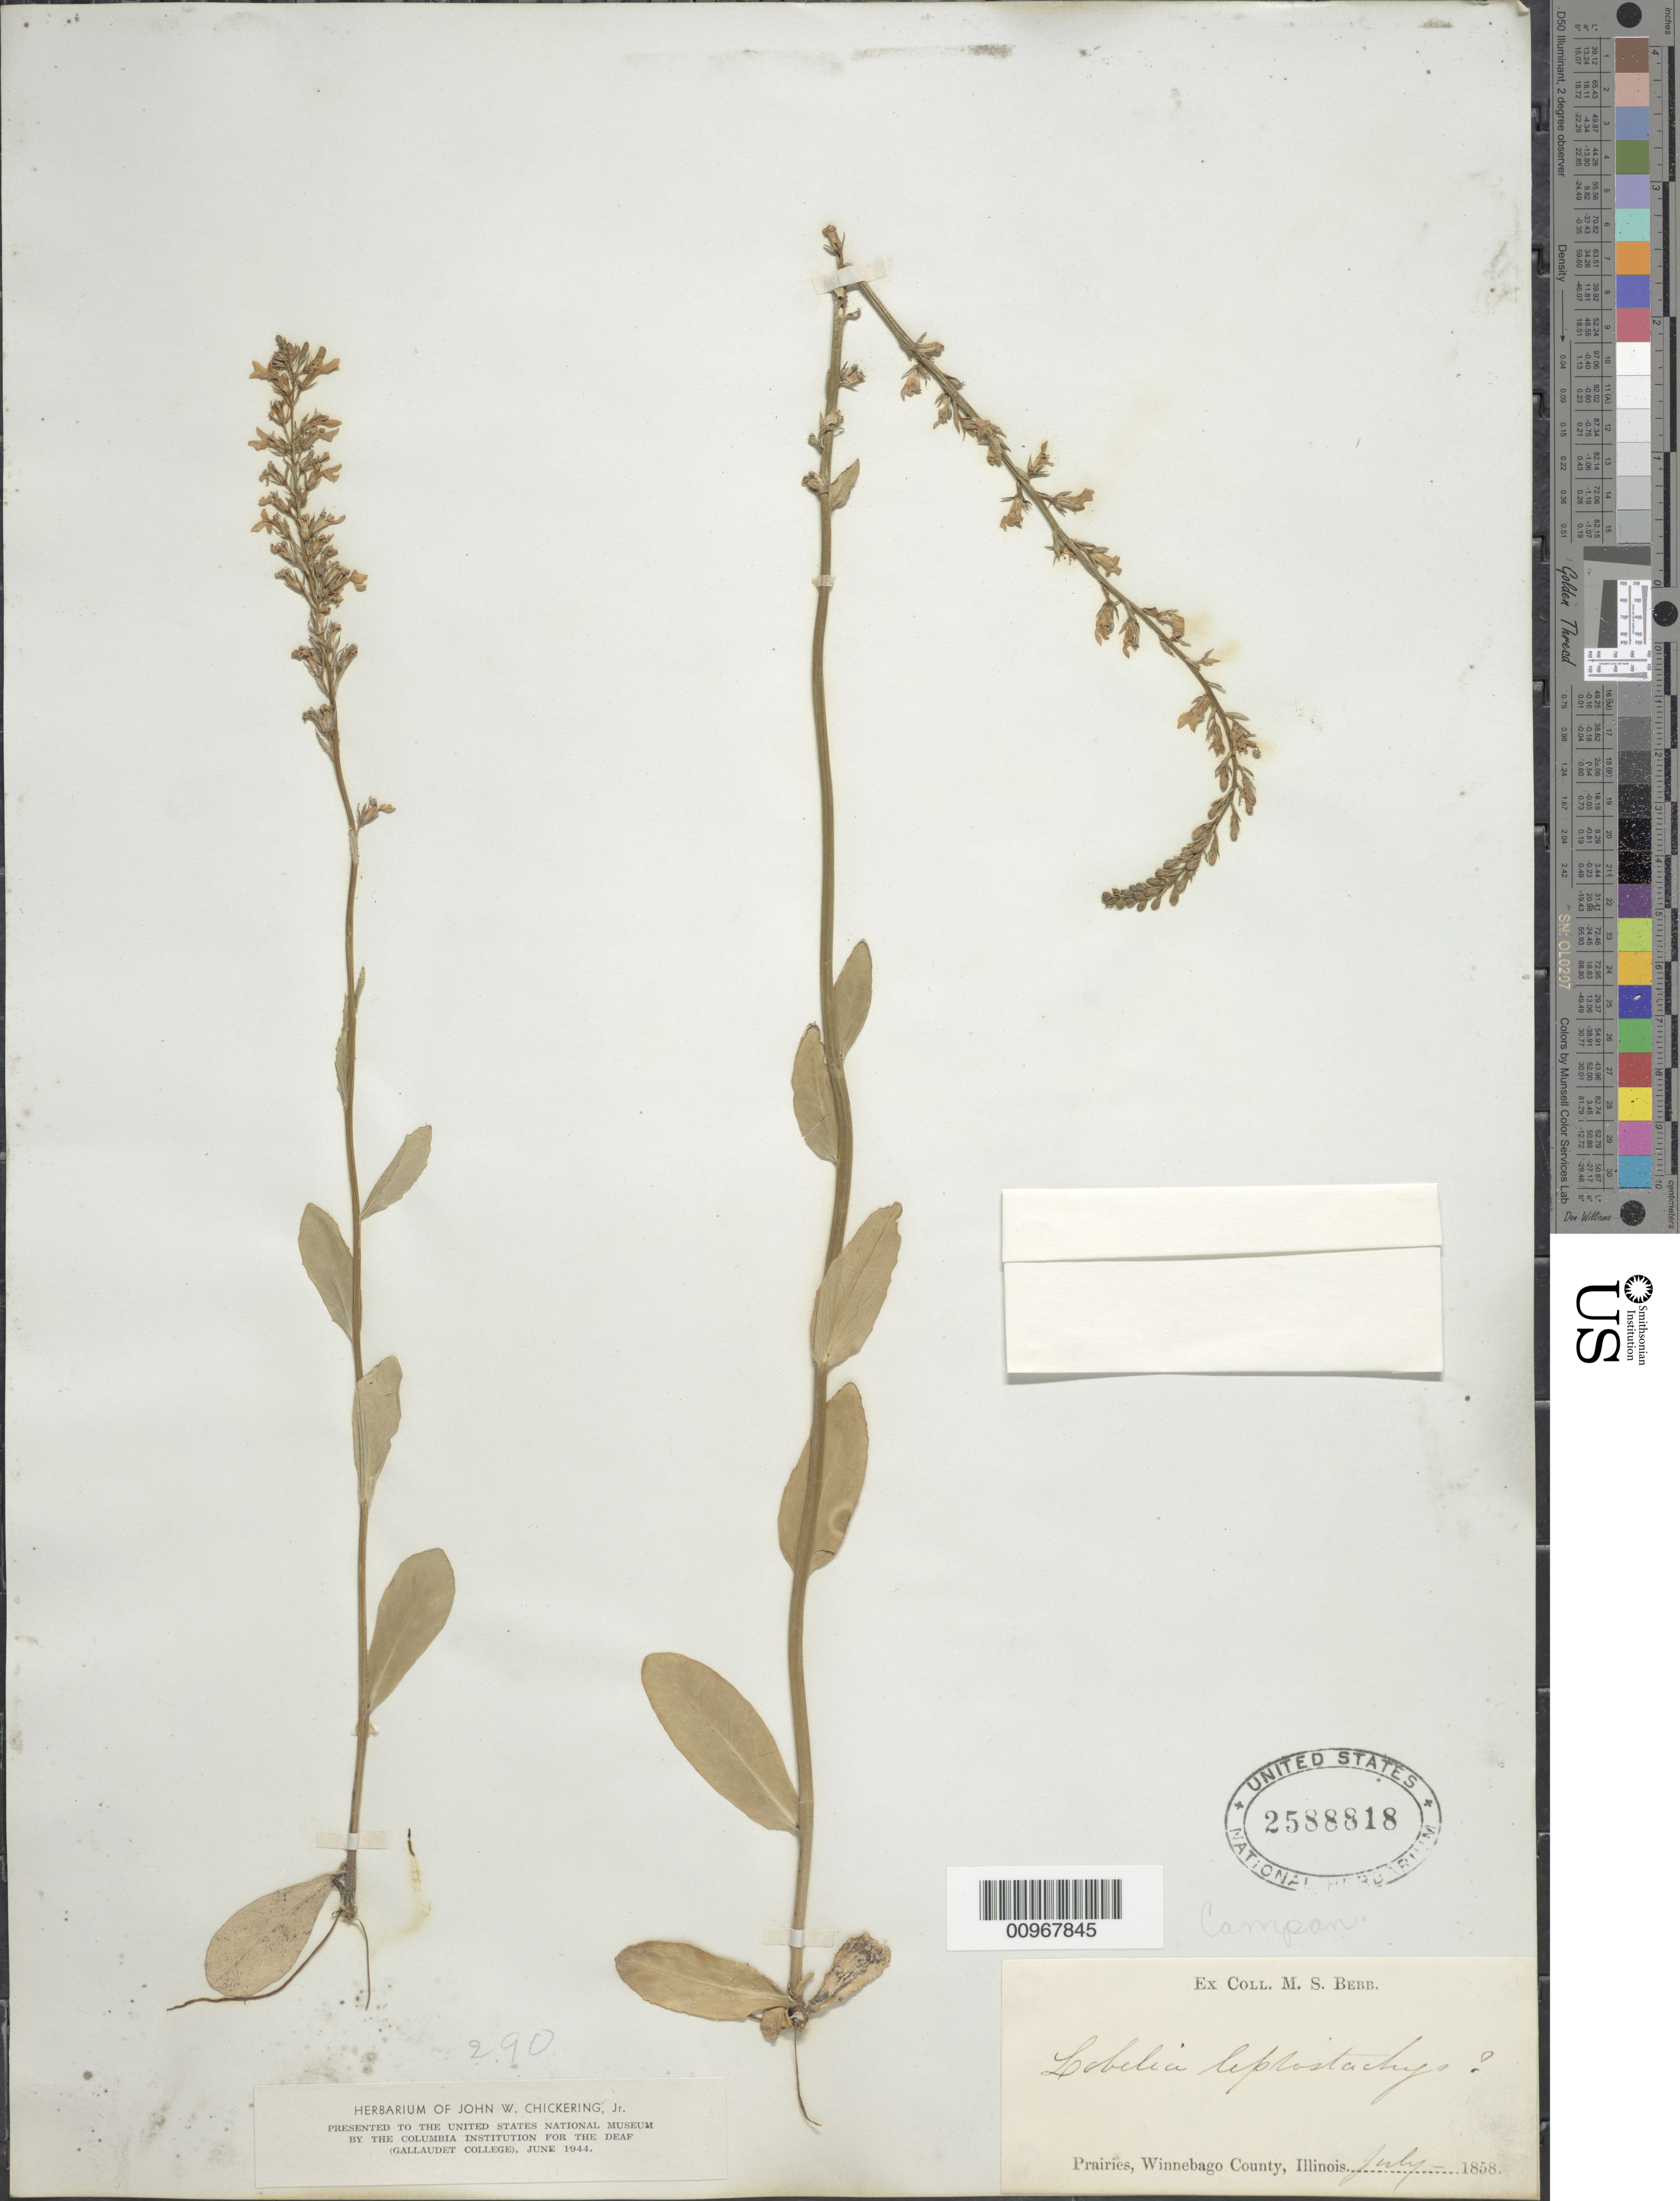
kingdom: Plantae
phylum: Tracheophyta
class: Magnoliopsida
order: Asterales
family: Campanulaceae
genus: Lobelia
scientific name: Lobelia leptostachys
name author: A. DC.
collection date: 1858-07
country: United States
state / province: Illinois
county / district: Winnebago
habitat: prairies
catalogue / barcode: US 2588818